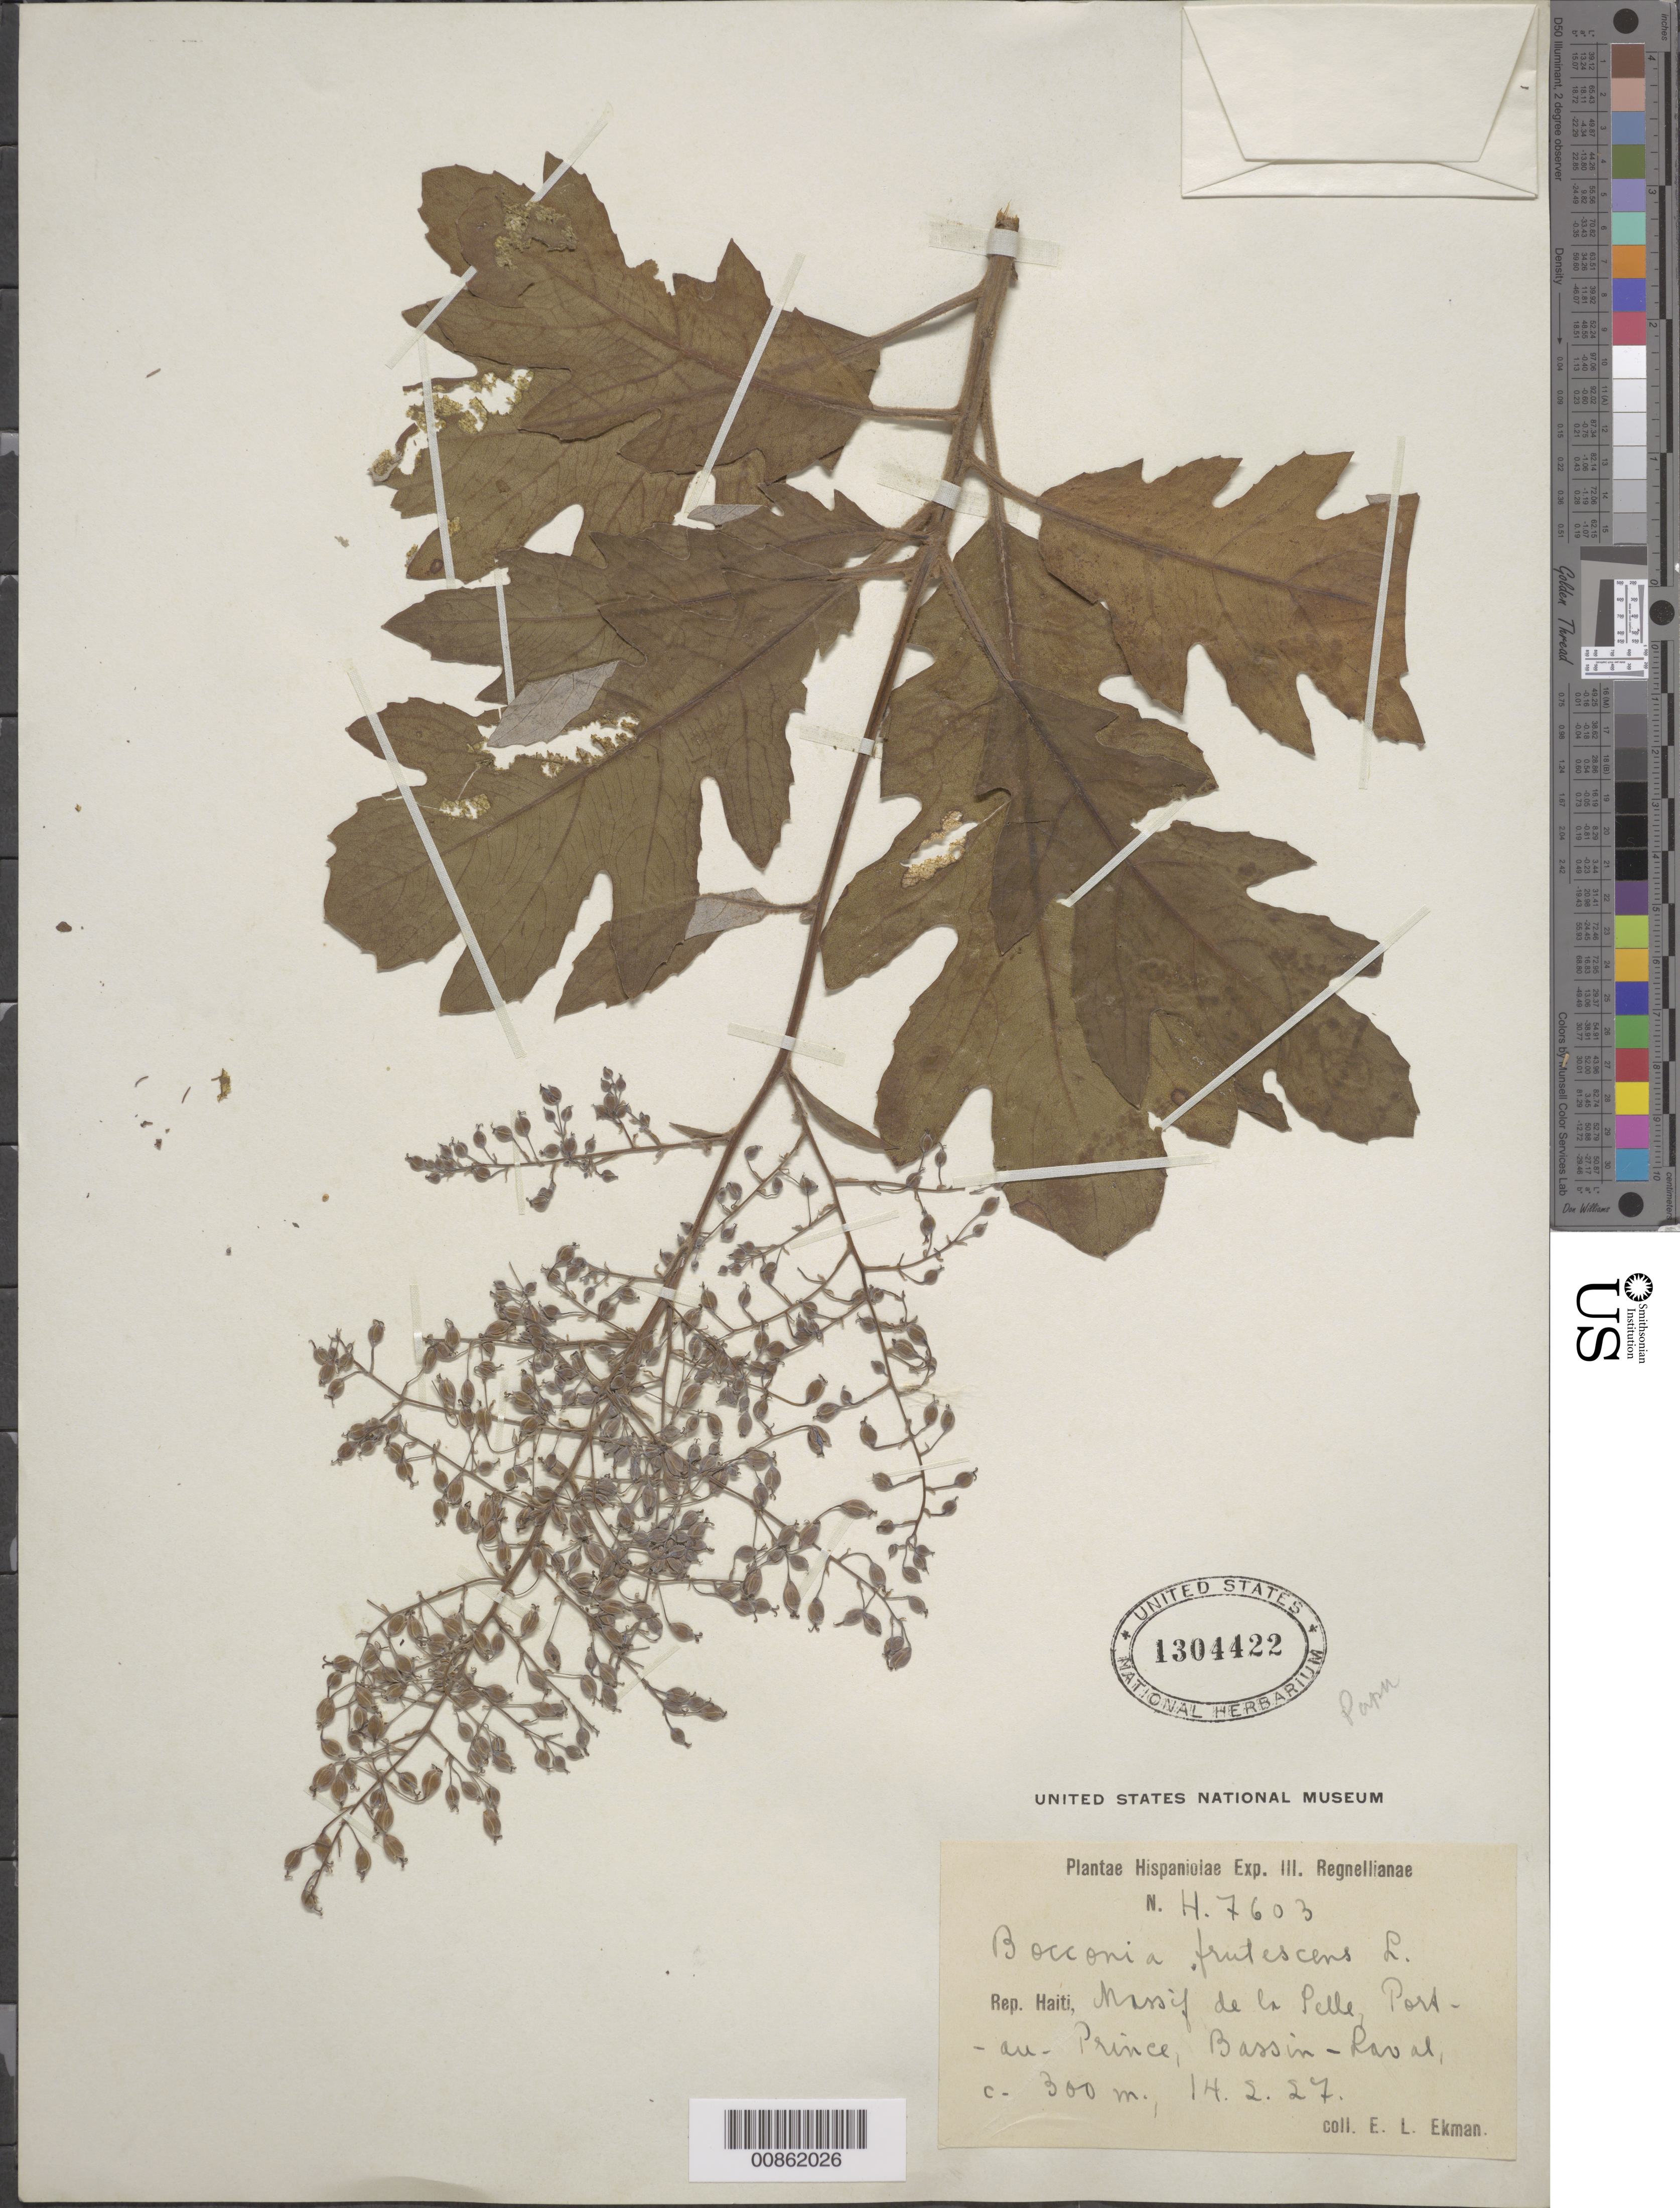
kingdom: Plantae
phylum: Tracheophyta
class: Magnoliopsida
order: Ranunculales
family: Papaveraceae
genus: Bocconia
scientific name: Bocconia frutescens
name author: L.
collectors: E. L. Ekman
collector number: H 7603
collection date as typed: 14 Feb 1927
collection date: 1927-02-14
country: Haiti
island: Hispaniola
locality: Massif de la Selle, Port-au-Prince, Bassin-Laval.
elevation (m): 300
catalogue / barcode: US 1304422